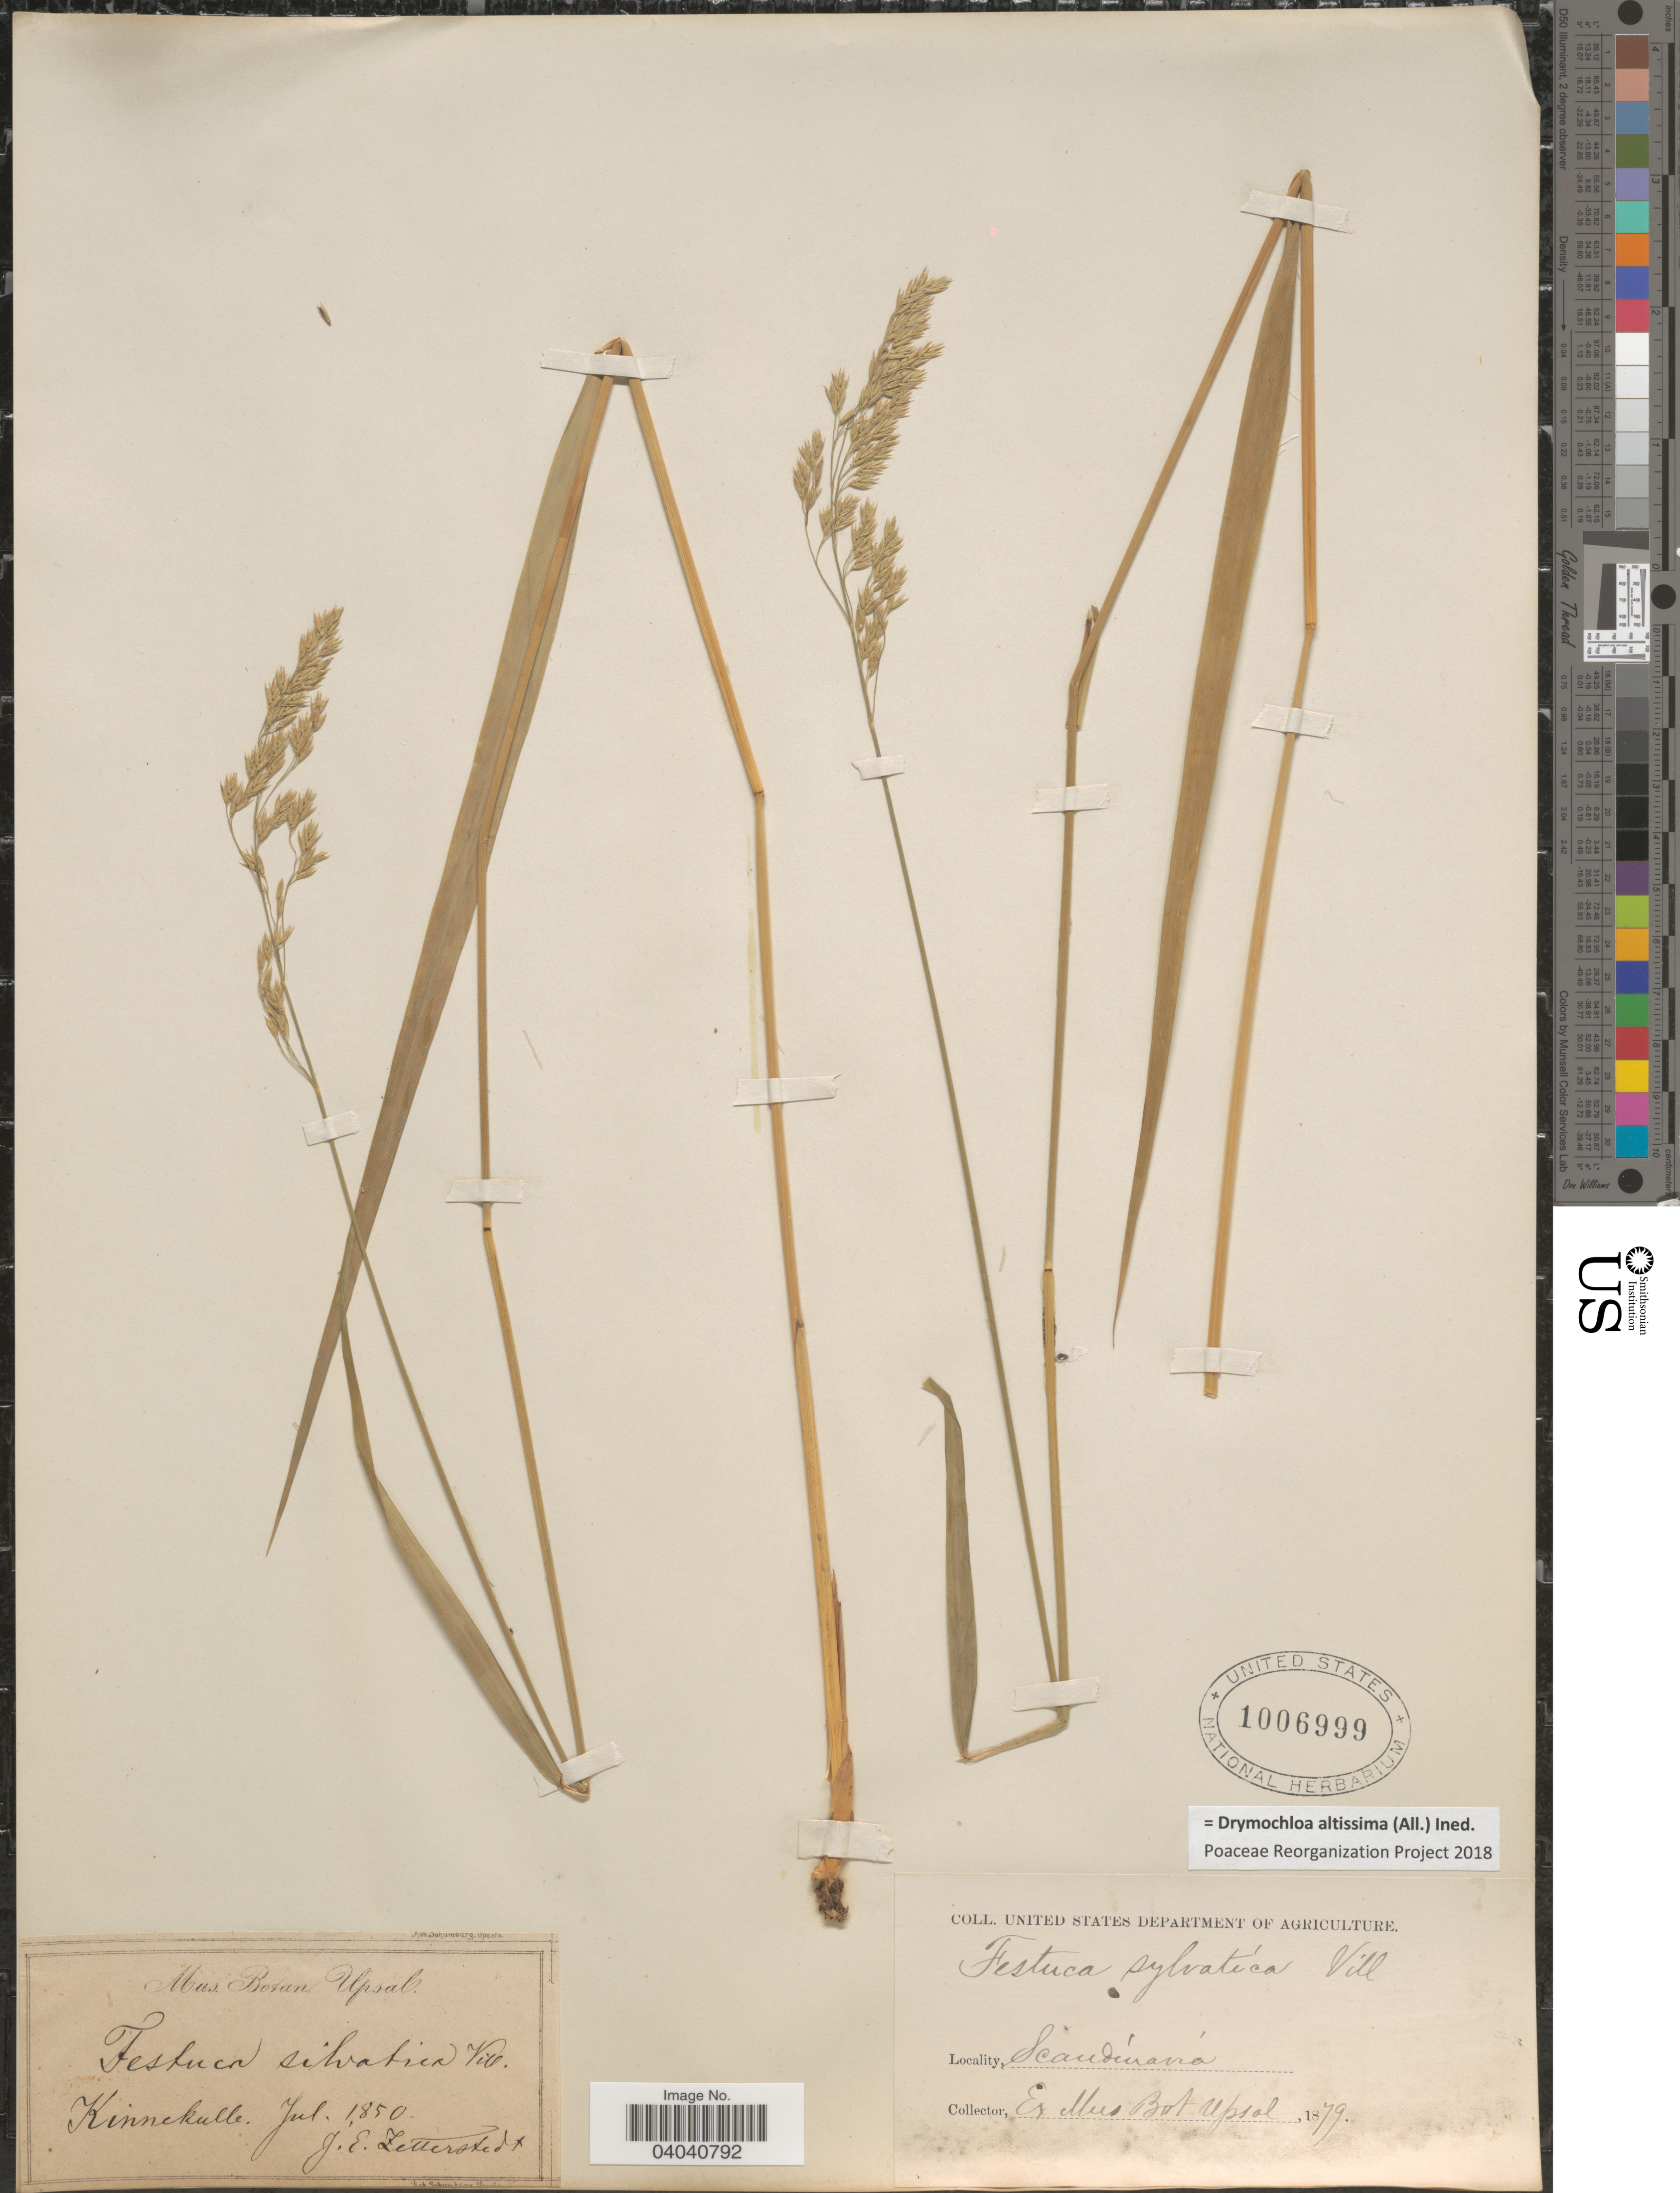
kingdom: Plantae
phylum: Tracheophyta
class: Liliopsida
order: Poales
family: Poaceae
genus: Drymochloa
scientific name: Drymochloa altissima (All.) ined.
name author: (All.)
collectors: J.E. Zetterstedt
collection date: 1850-07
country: Sweden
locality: Kinnekulle. Scandinavia.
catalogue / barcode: US 1006999